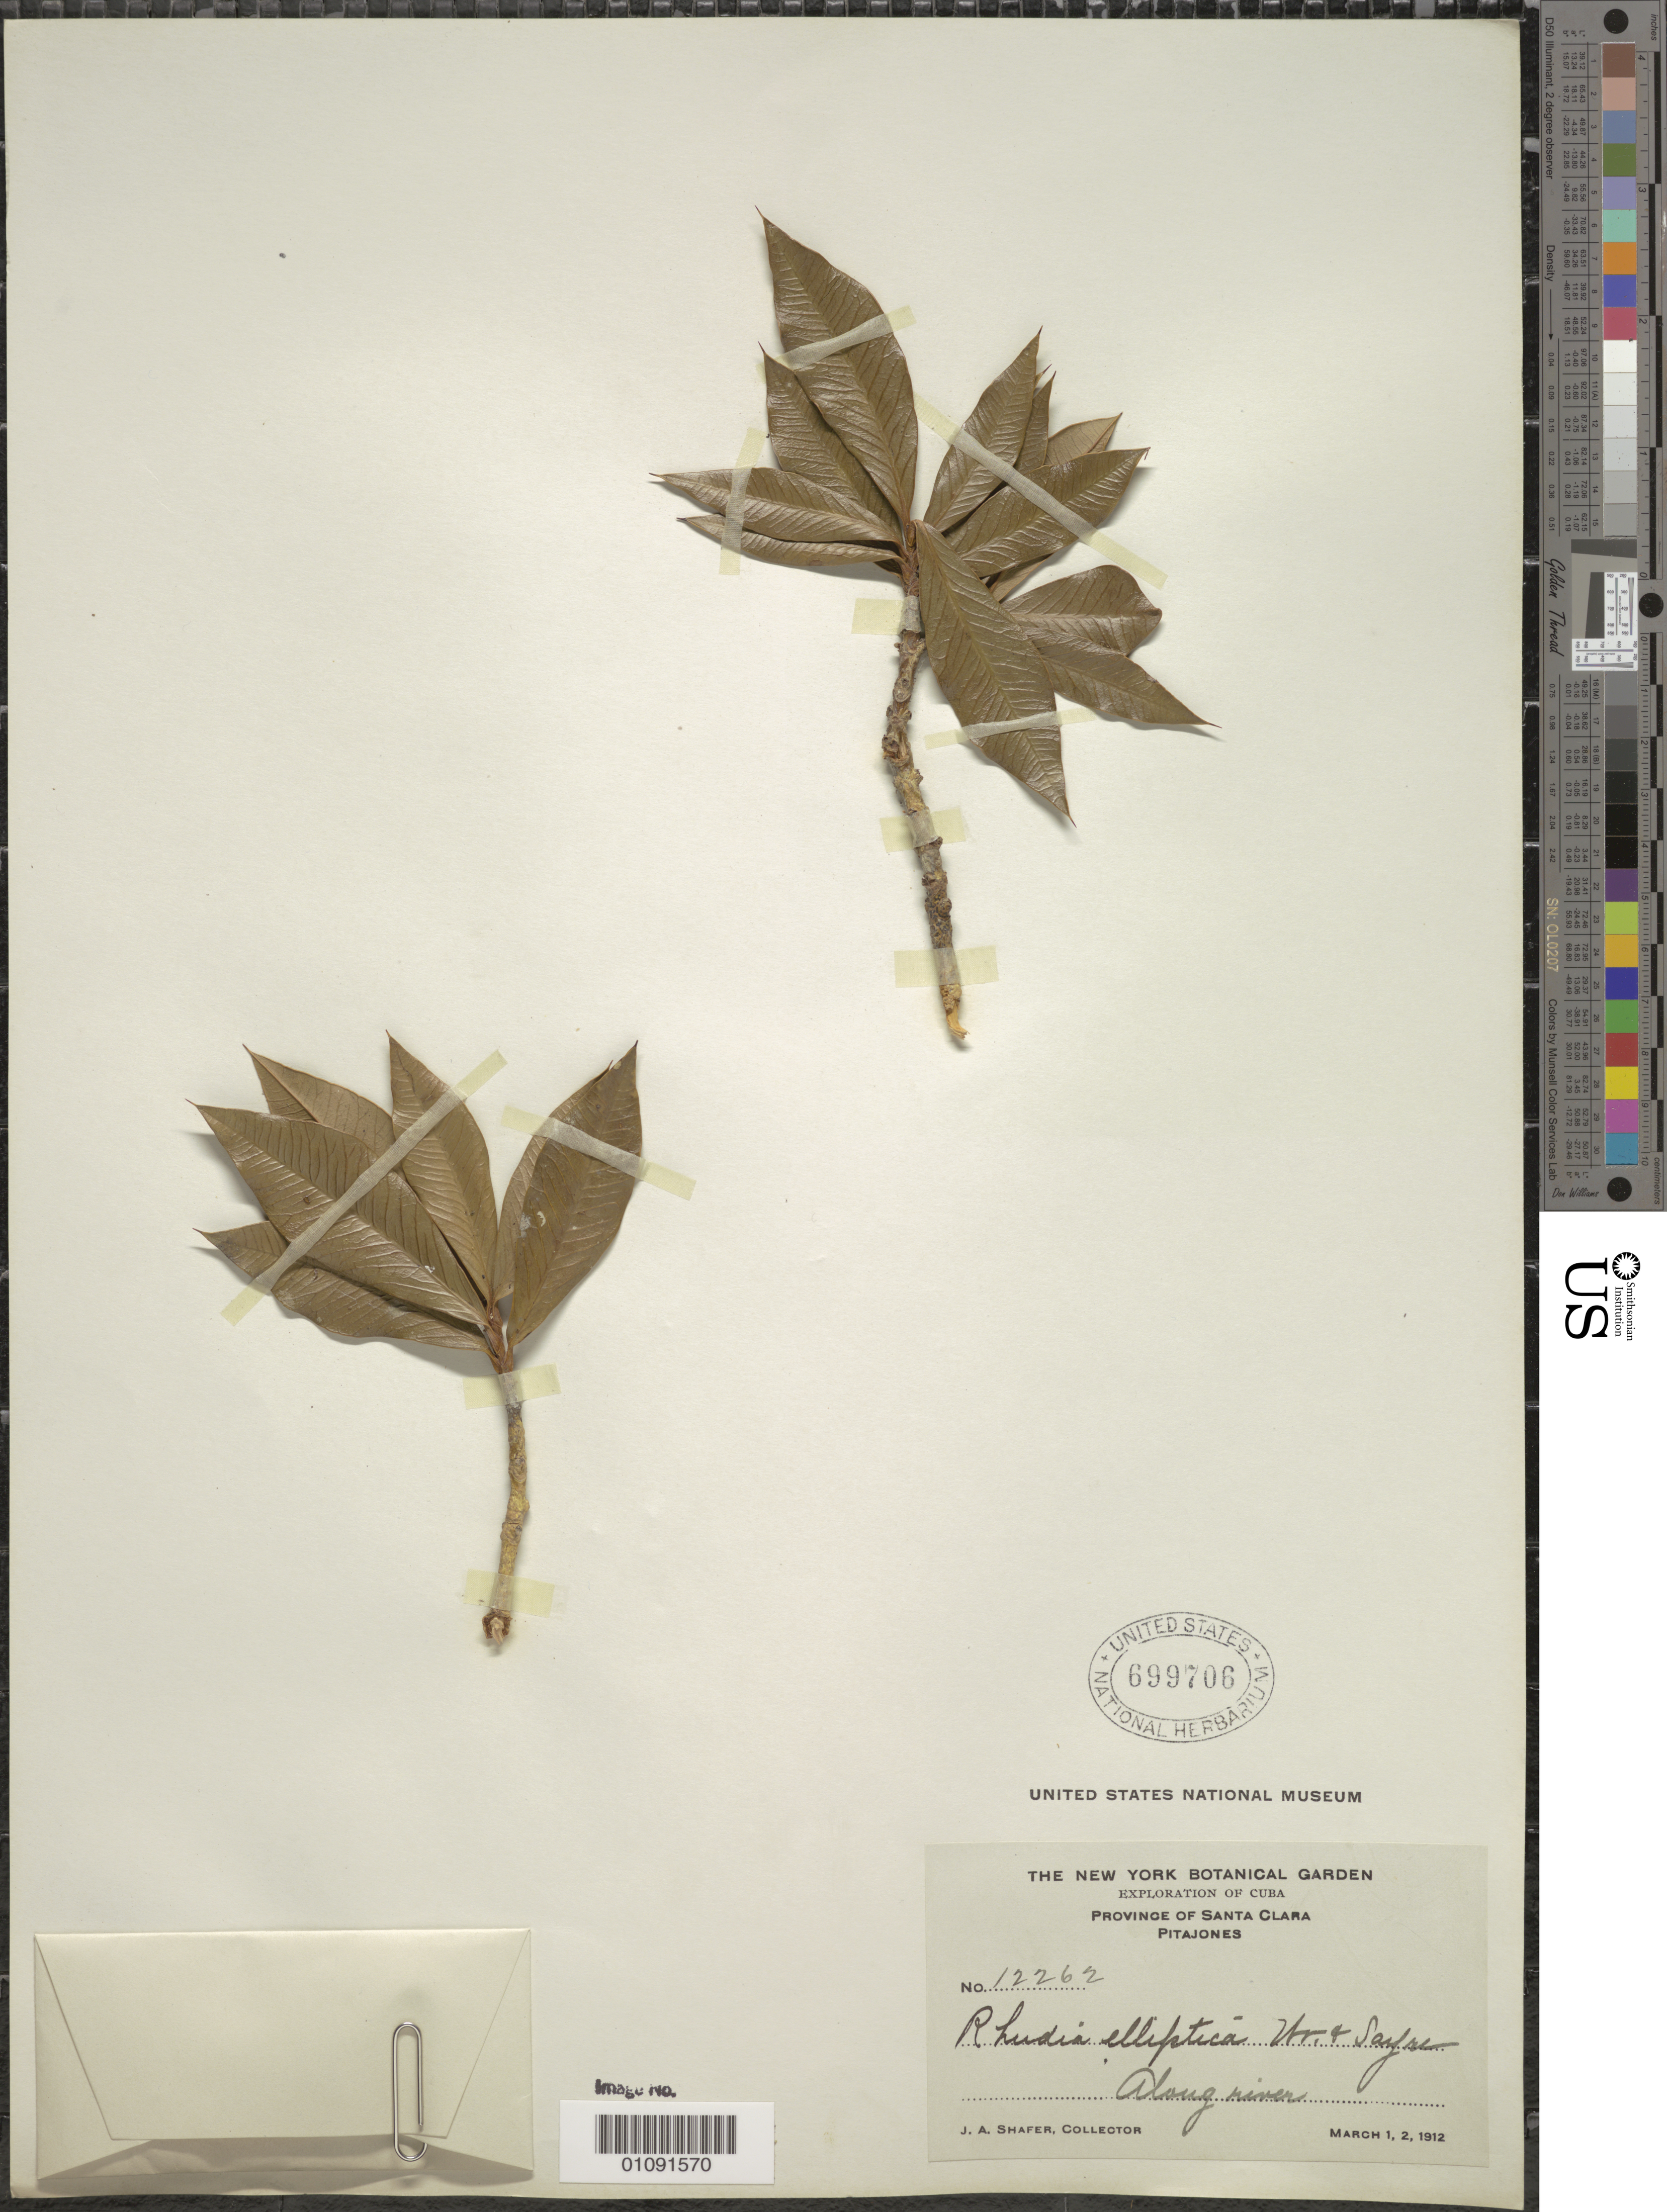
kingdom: Plantae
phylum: Tracheophyta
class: Magnoliopsida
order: Malpighiales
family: Clusiaceae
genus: Garcinia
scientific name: Garcinia pungens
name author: Borhidi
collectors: J. A. Shafer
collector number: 12262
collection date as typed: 01 Mar 1912 and 02 Mar 1912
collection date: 1912-03-01,1912-03-02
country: Cuba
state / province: Villa Clara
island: Cuba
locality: Santa Clara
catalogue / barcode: US 699706